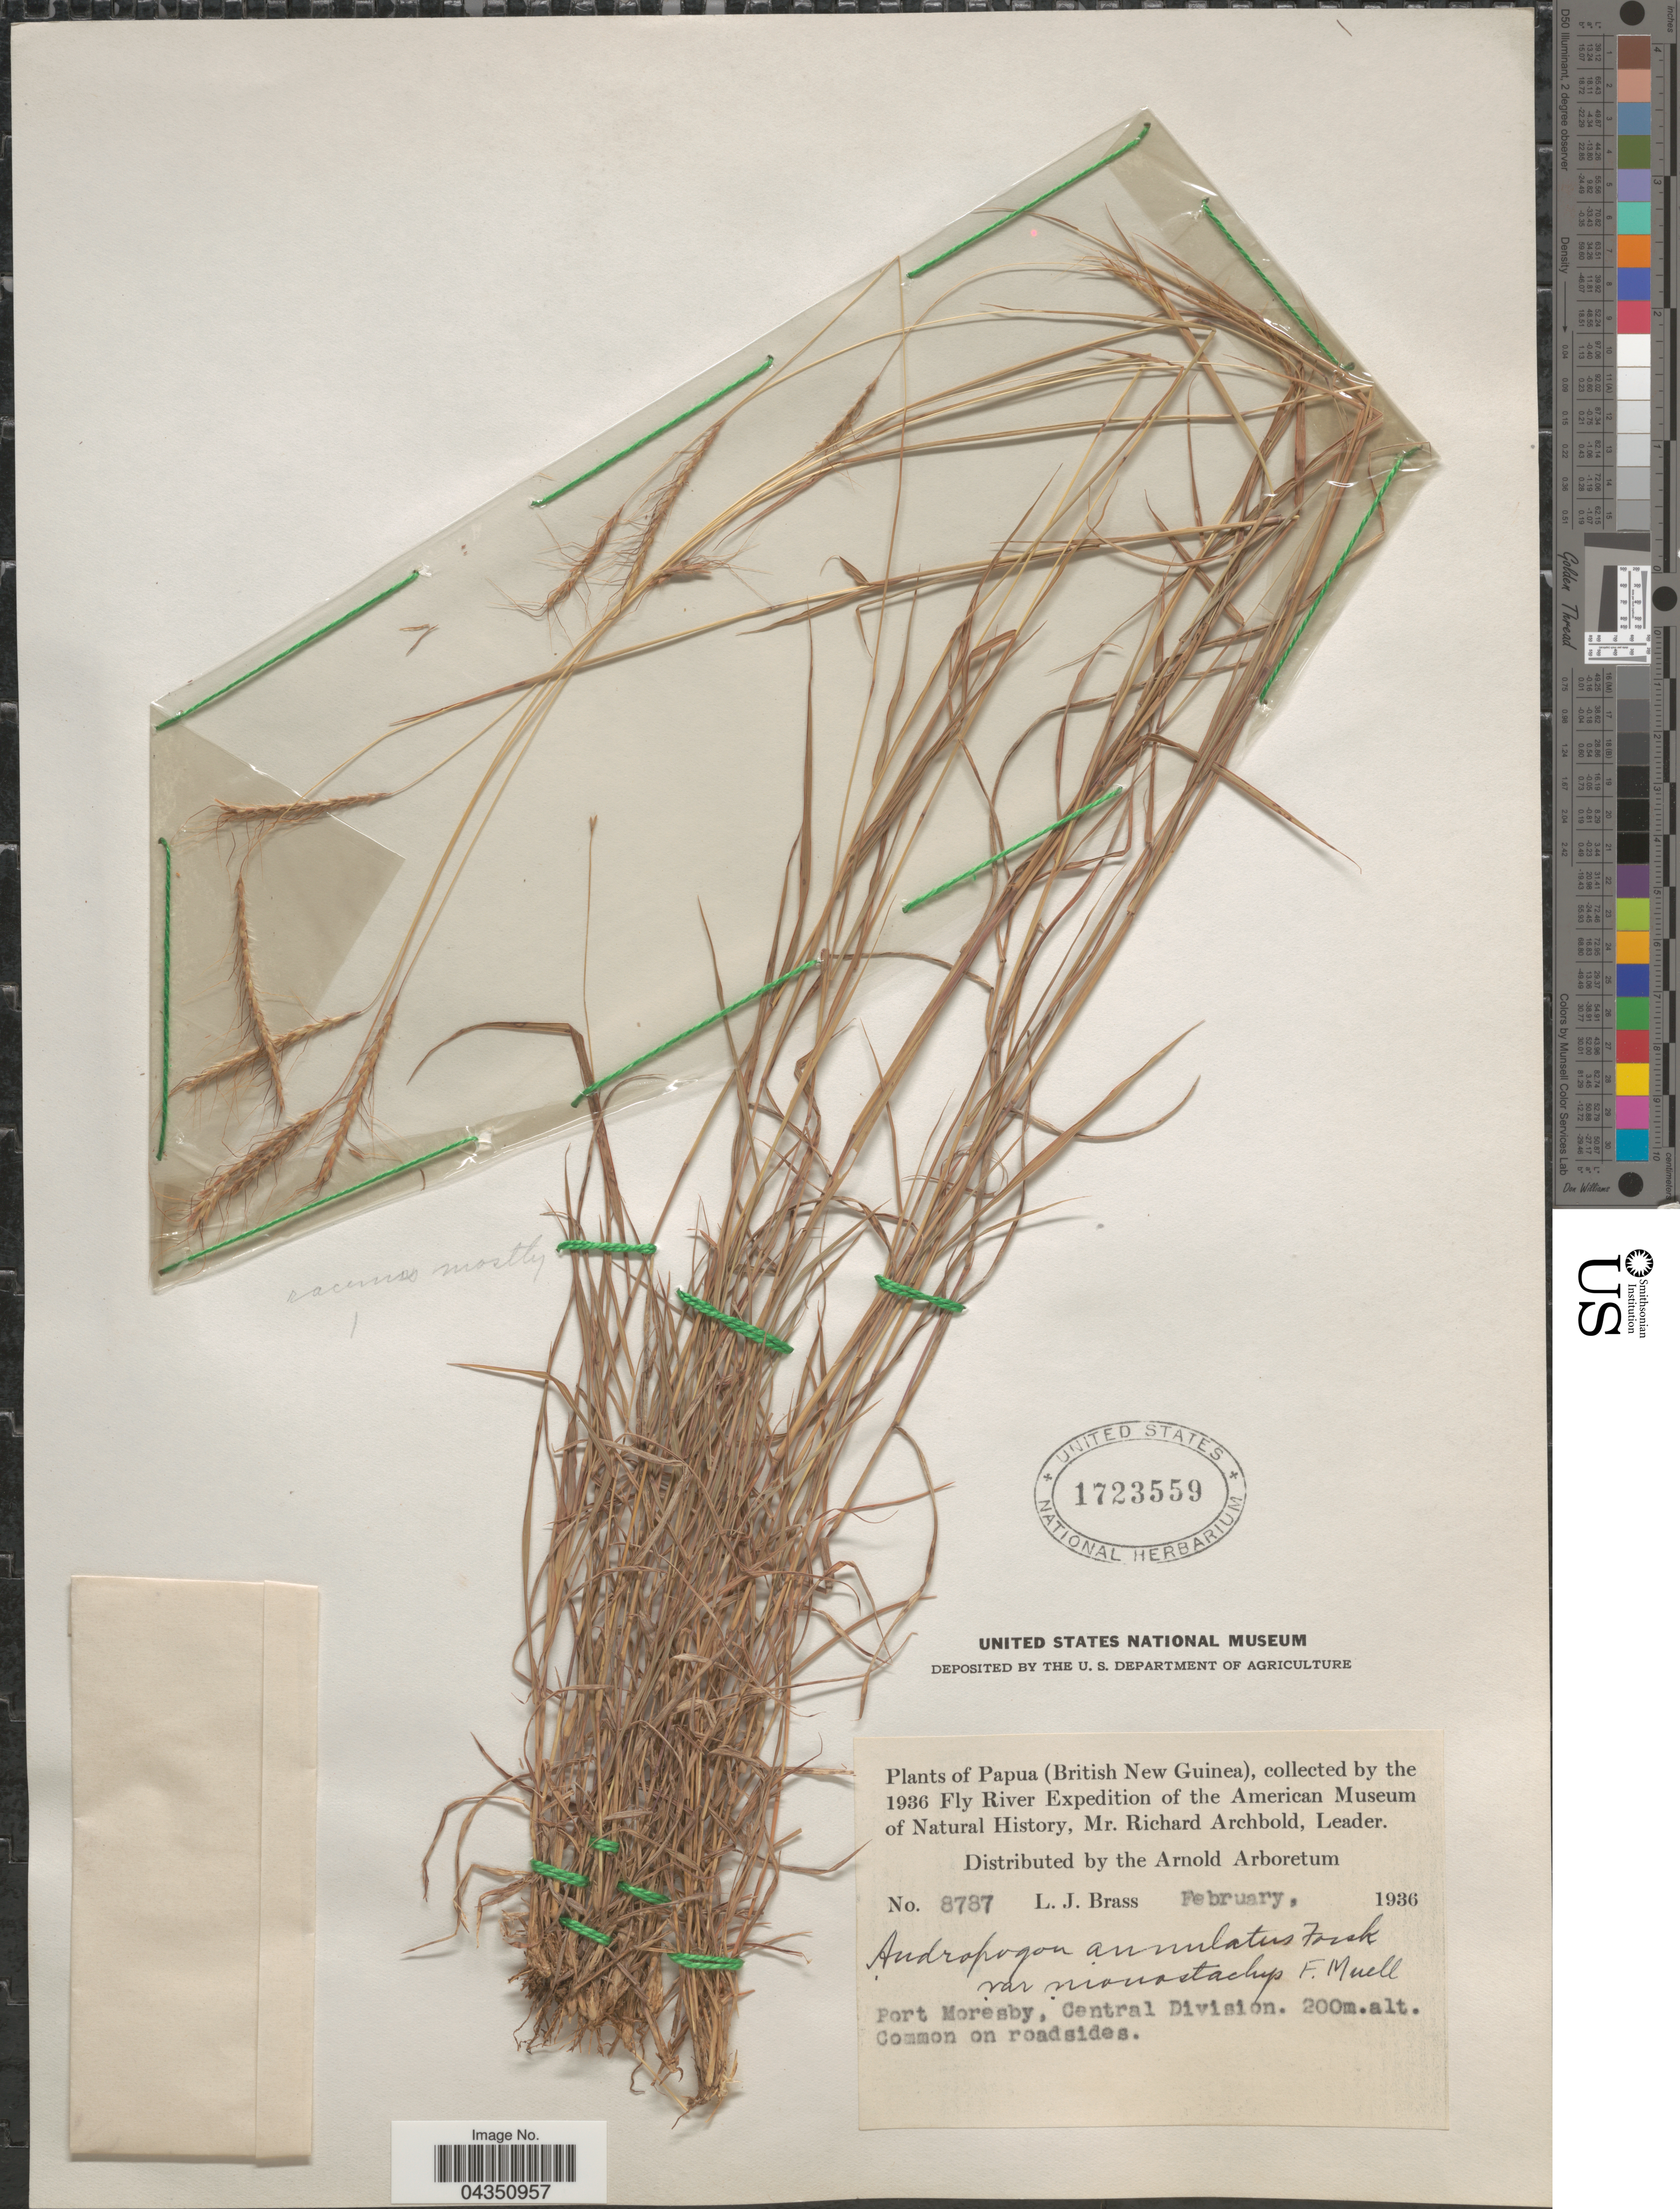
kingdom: Plantae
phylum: Tracheophyta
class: Liliopsida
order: Poales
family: Poaceae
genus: Dichanthium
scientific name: Dichanthium annulatum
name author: (Forssk.) Stapf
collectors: L. J. Brass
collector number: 8787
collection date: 1936-02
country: Papua New Guinea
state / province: Central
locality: Papua (British New Guinea). 1936 Fly River Expedition of the American Museum of Natural History. Port Moresby, Central Division.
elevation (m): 200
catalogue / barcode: US 1723559